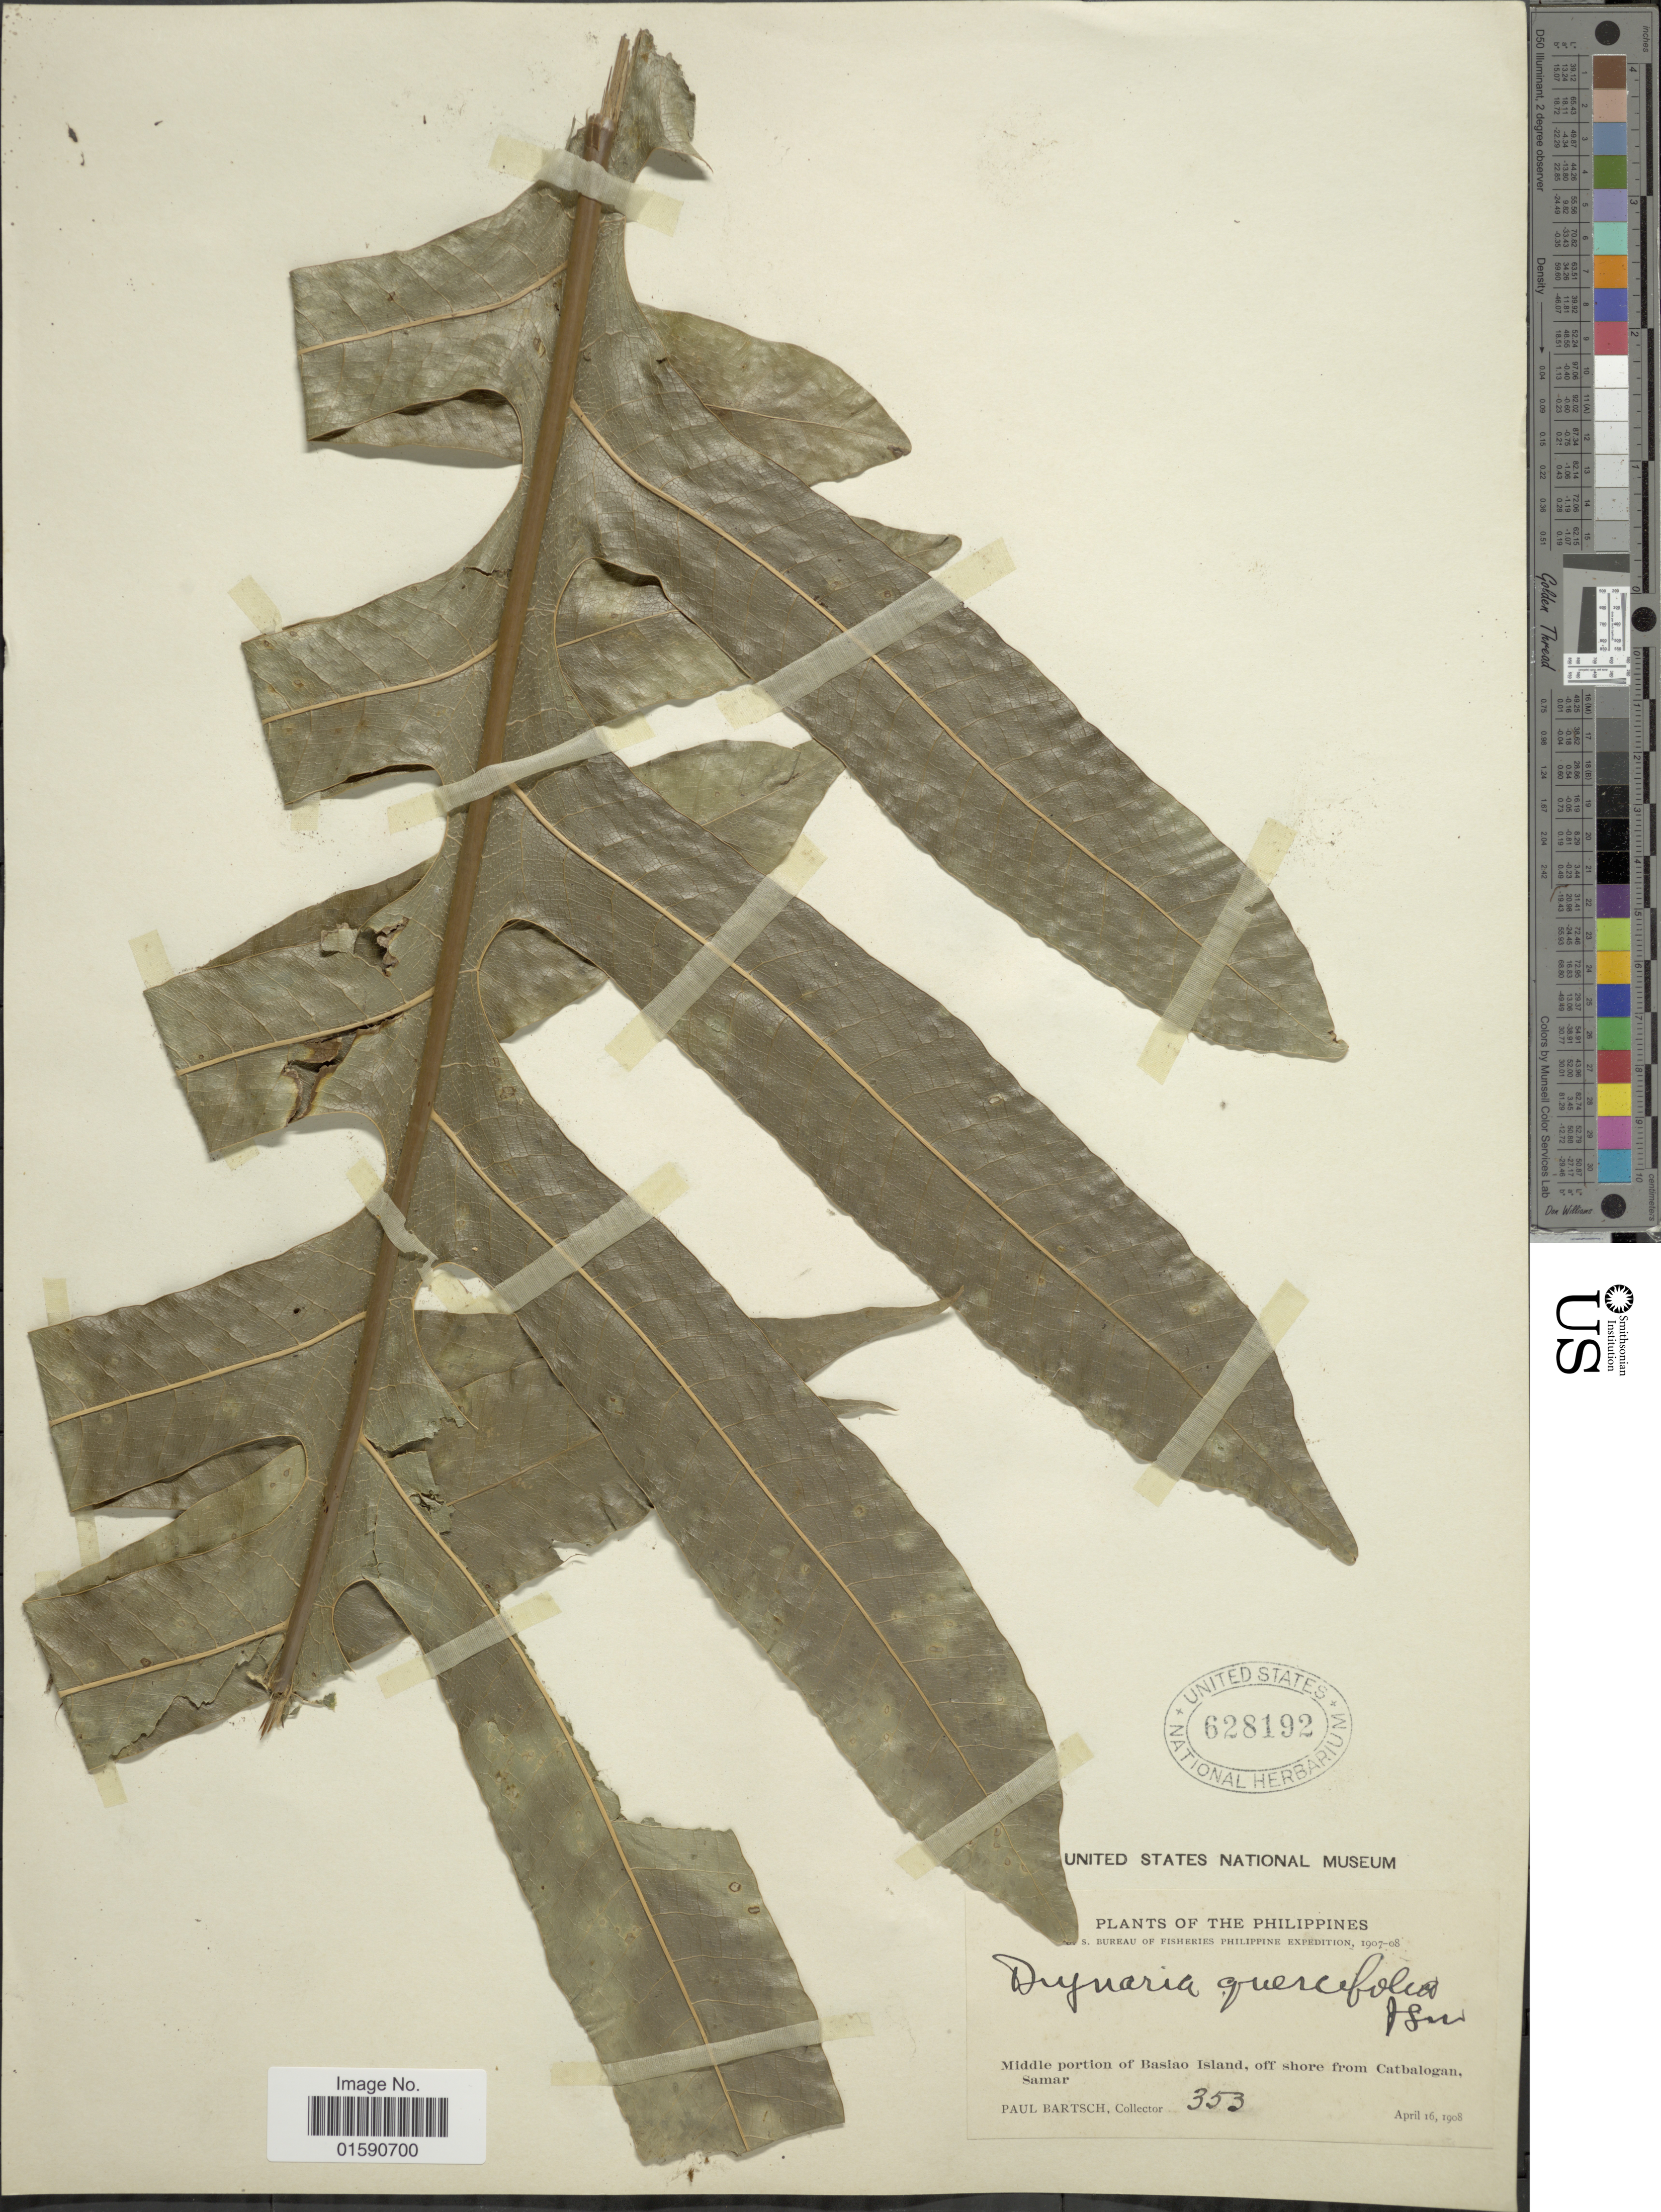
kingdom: Plantae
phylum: Tracheophyta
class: Polypodiopsida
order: Polypodiales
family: Polypodiaceae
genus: Drynaria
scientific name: Drynaria quercifolia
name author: (L.) J. Sm.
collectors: P. Bartsch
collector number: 353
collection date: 1908-04-16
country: Philippines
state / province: Eastern Visayas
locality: Middle portion of Basiao Island, off shore from Catibalogan, Samar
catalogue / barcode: US 628192